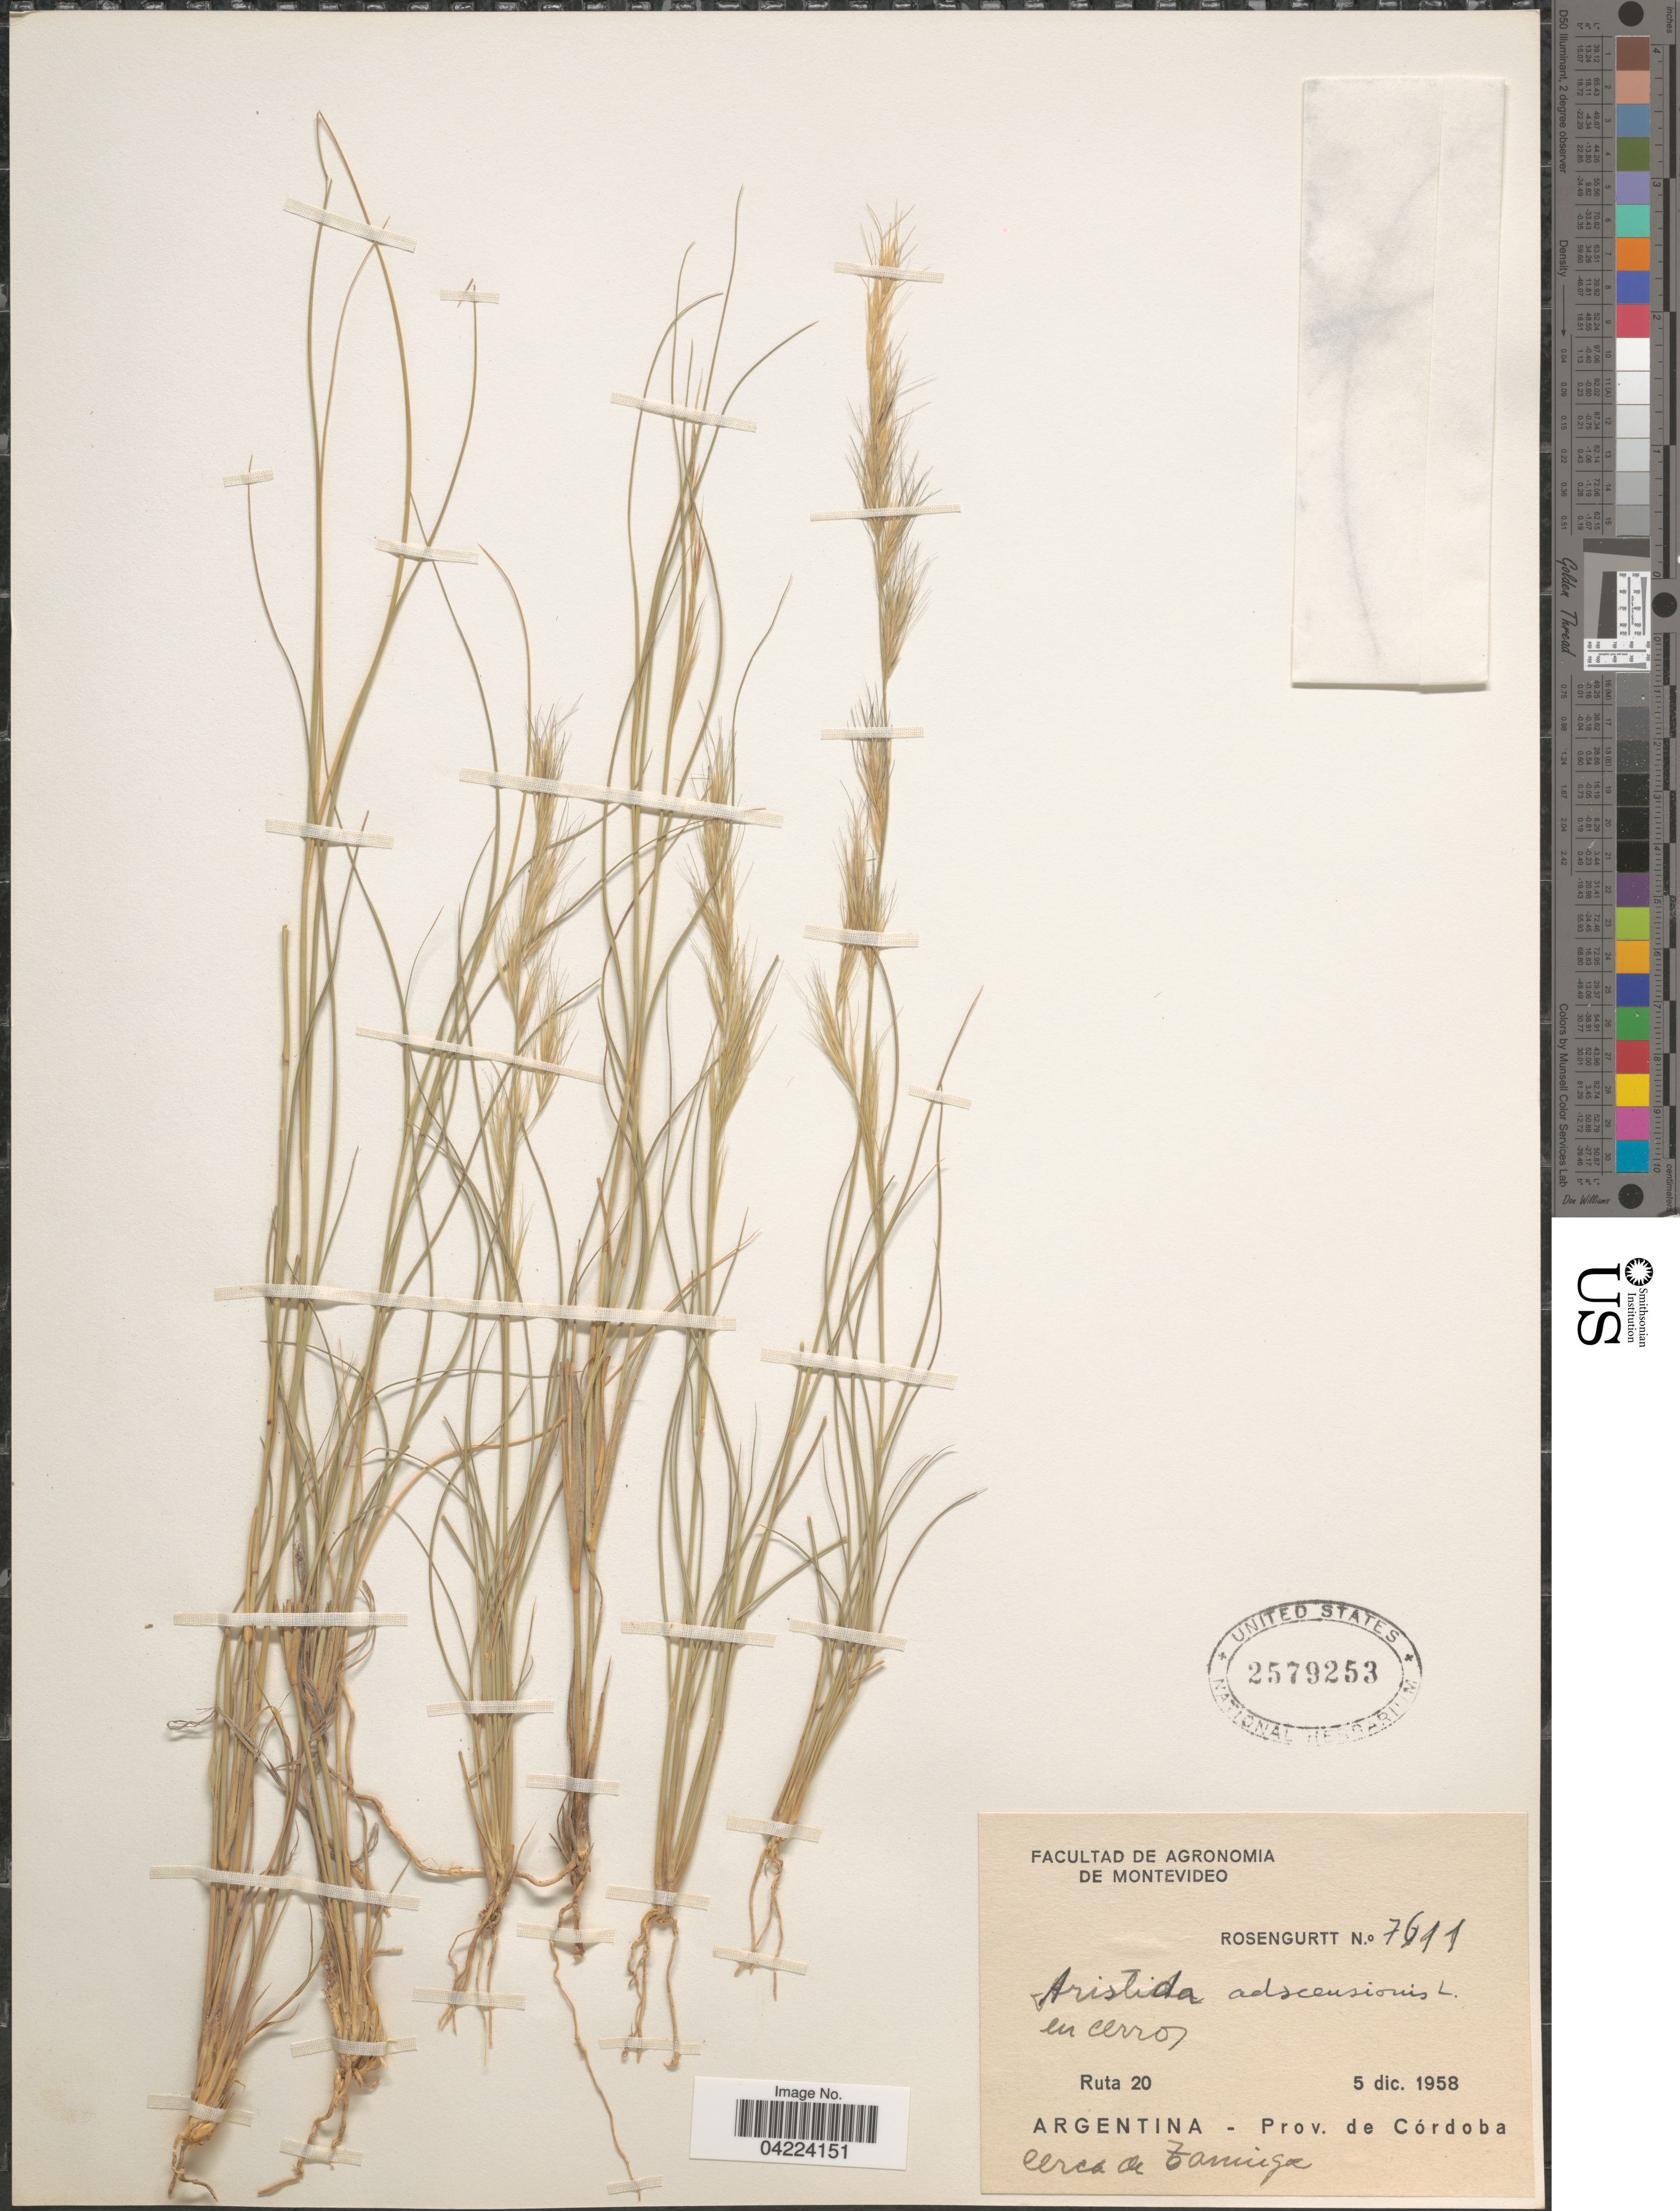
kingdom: Plantae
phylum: Tracheophyta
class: Liliopsida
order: Poales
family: Poaceae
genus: Aristida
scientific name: Aristida adscensionis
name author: L.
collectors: Rosengurtt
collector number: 7611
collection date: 1958-12-05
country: Argentina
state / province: Cordoba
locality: Ruta 20. Cerca de Taninga.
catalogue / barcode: US 2579253